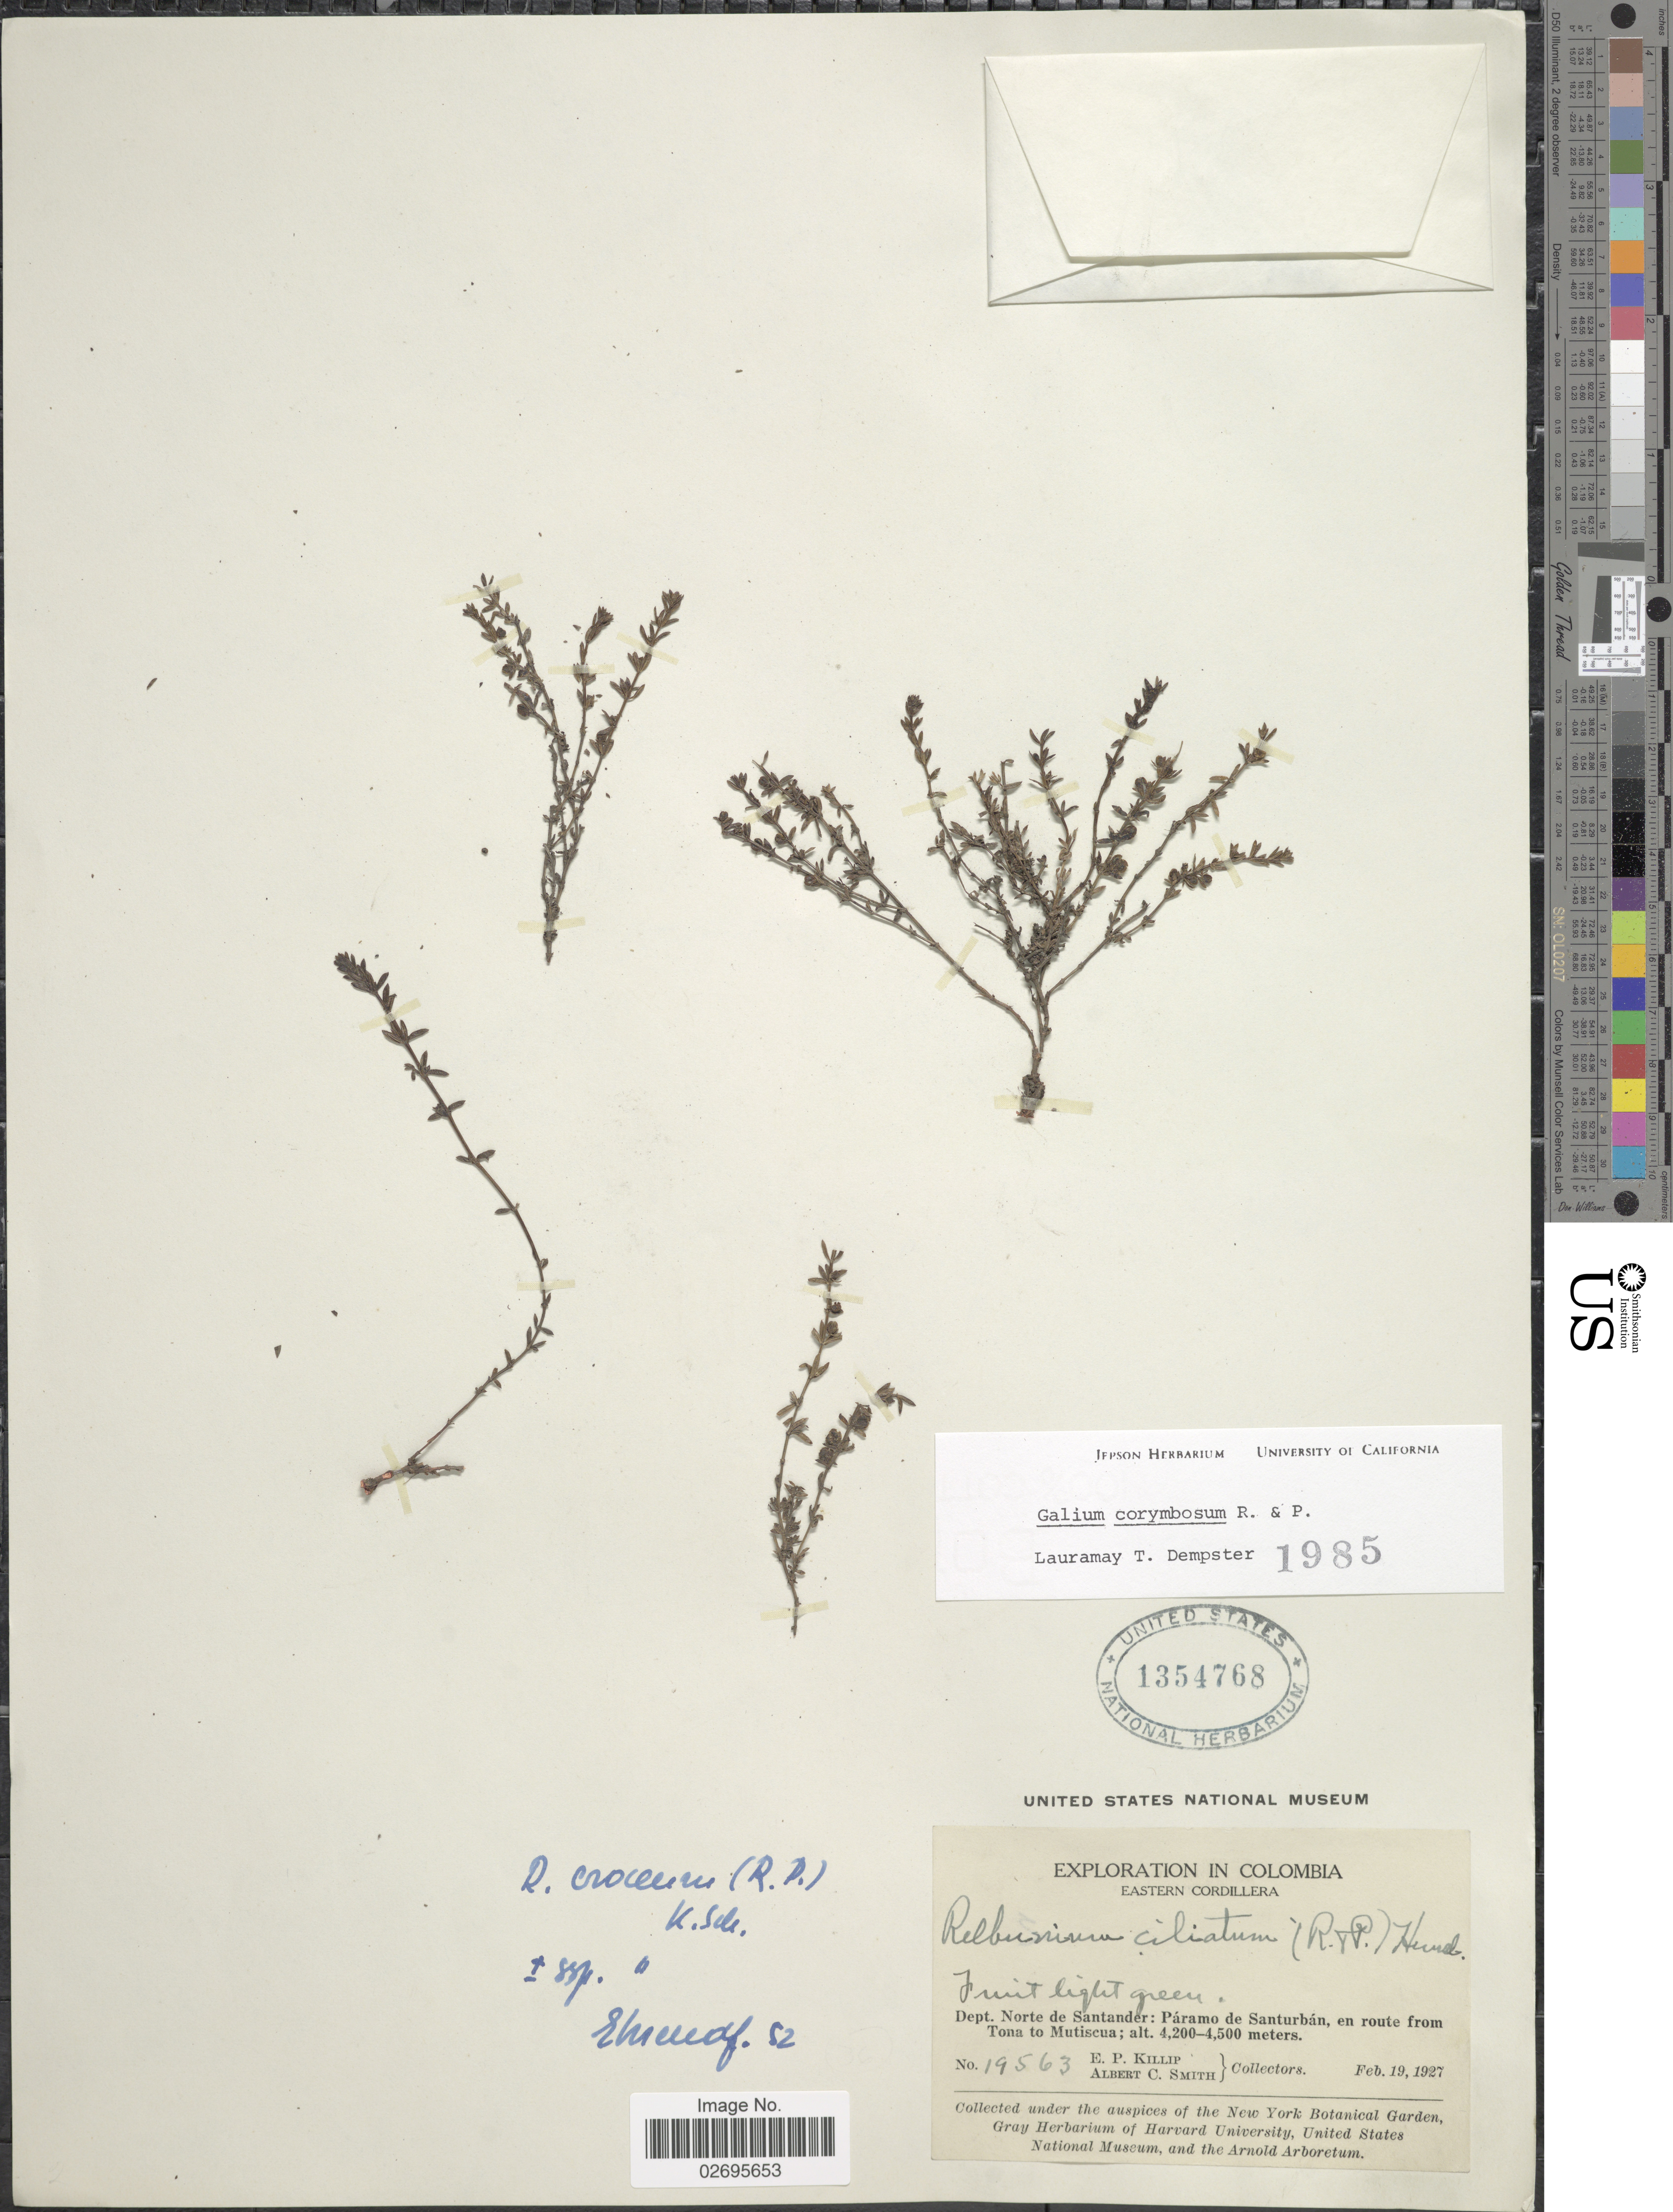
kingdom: Plantae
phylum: Tracheophyta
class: Magnoliopsida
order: Gentianales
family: Rubiaceae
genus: Galium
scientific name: Galium corymbosum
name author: Ruiz & Pav.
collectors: E. P. Killip & A. C. Smith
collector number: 19563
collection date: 1927-02-19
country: Colombia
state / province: Norte de Santander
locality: Eastern Cordillera, Dept. Norte de Santander: Paramo de Santurban, en route from Tona to Mutiscua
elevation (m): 4200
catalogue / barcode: US 1354768